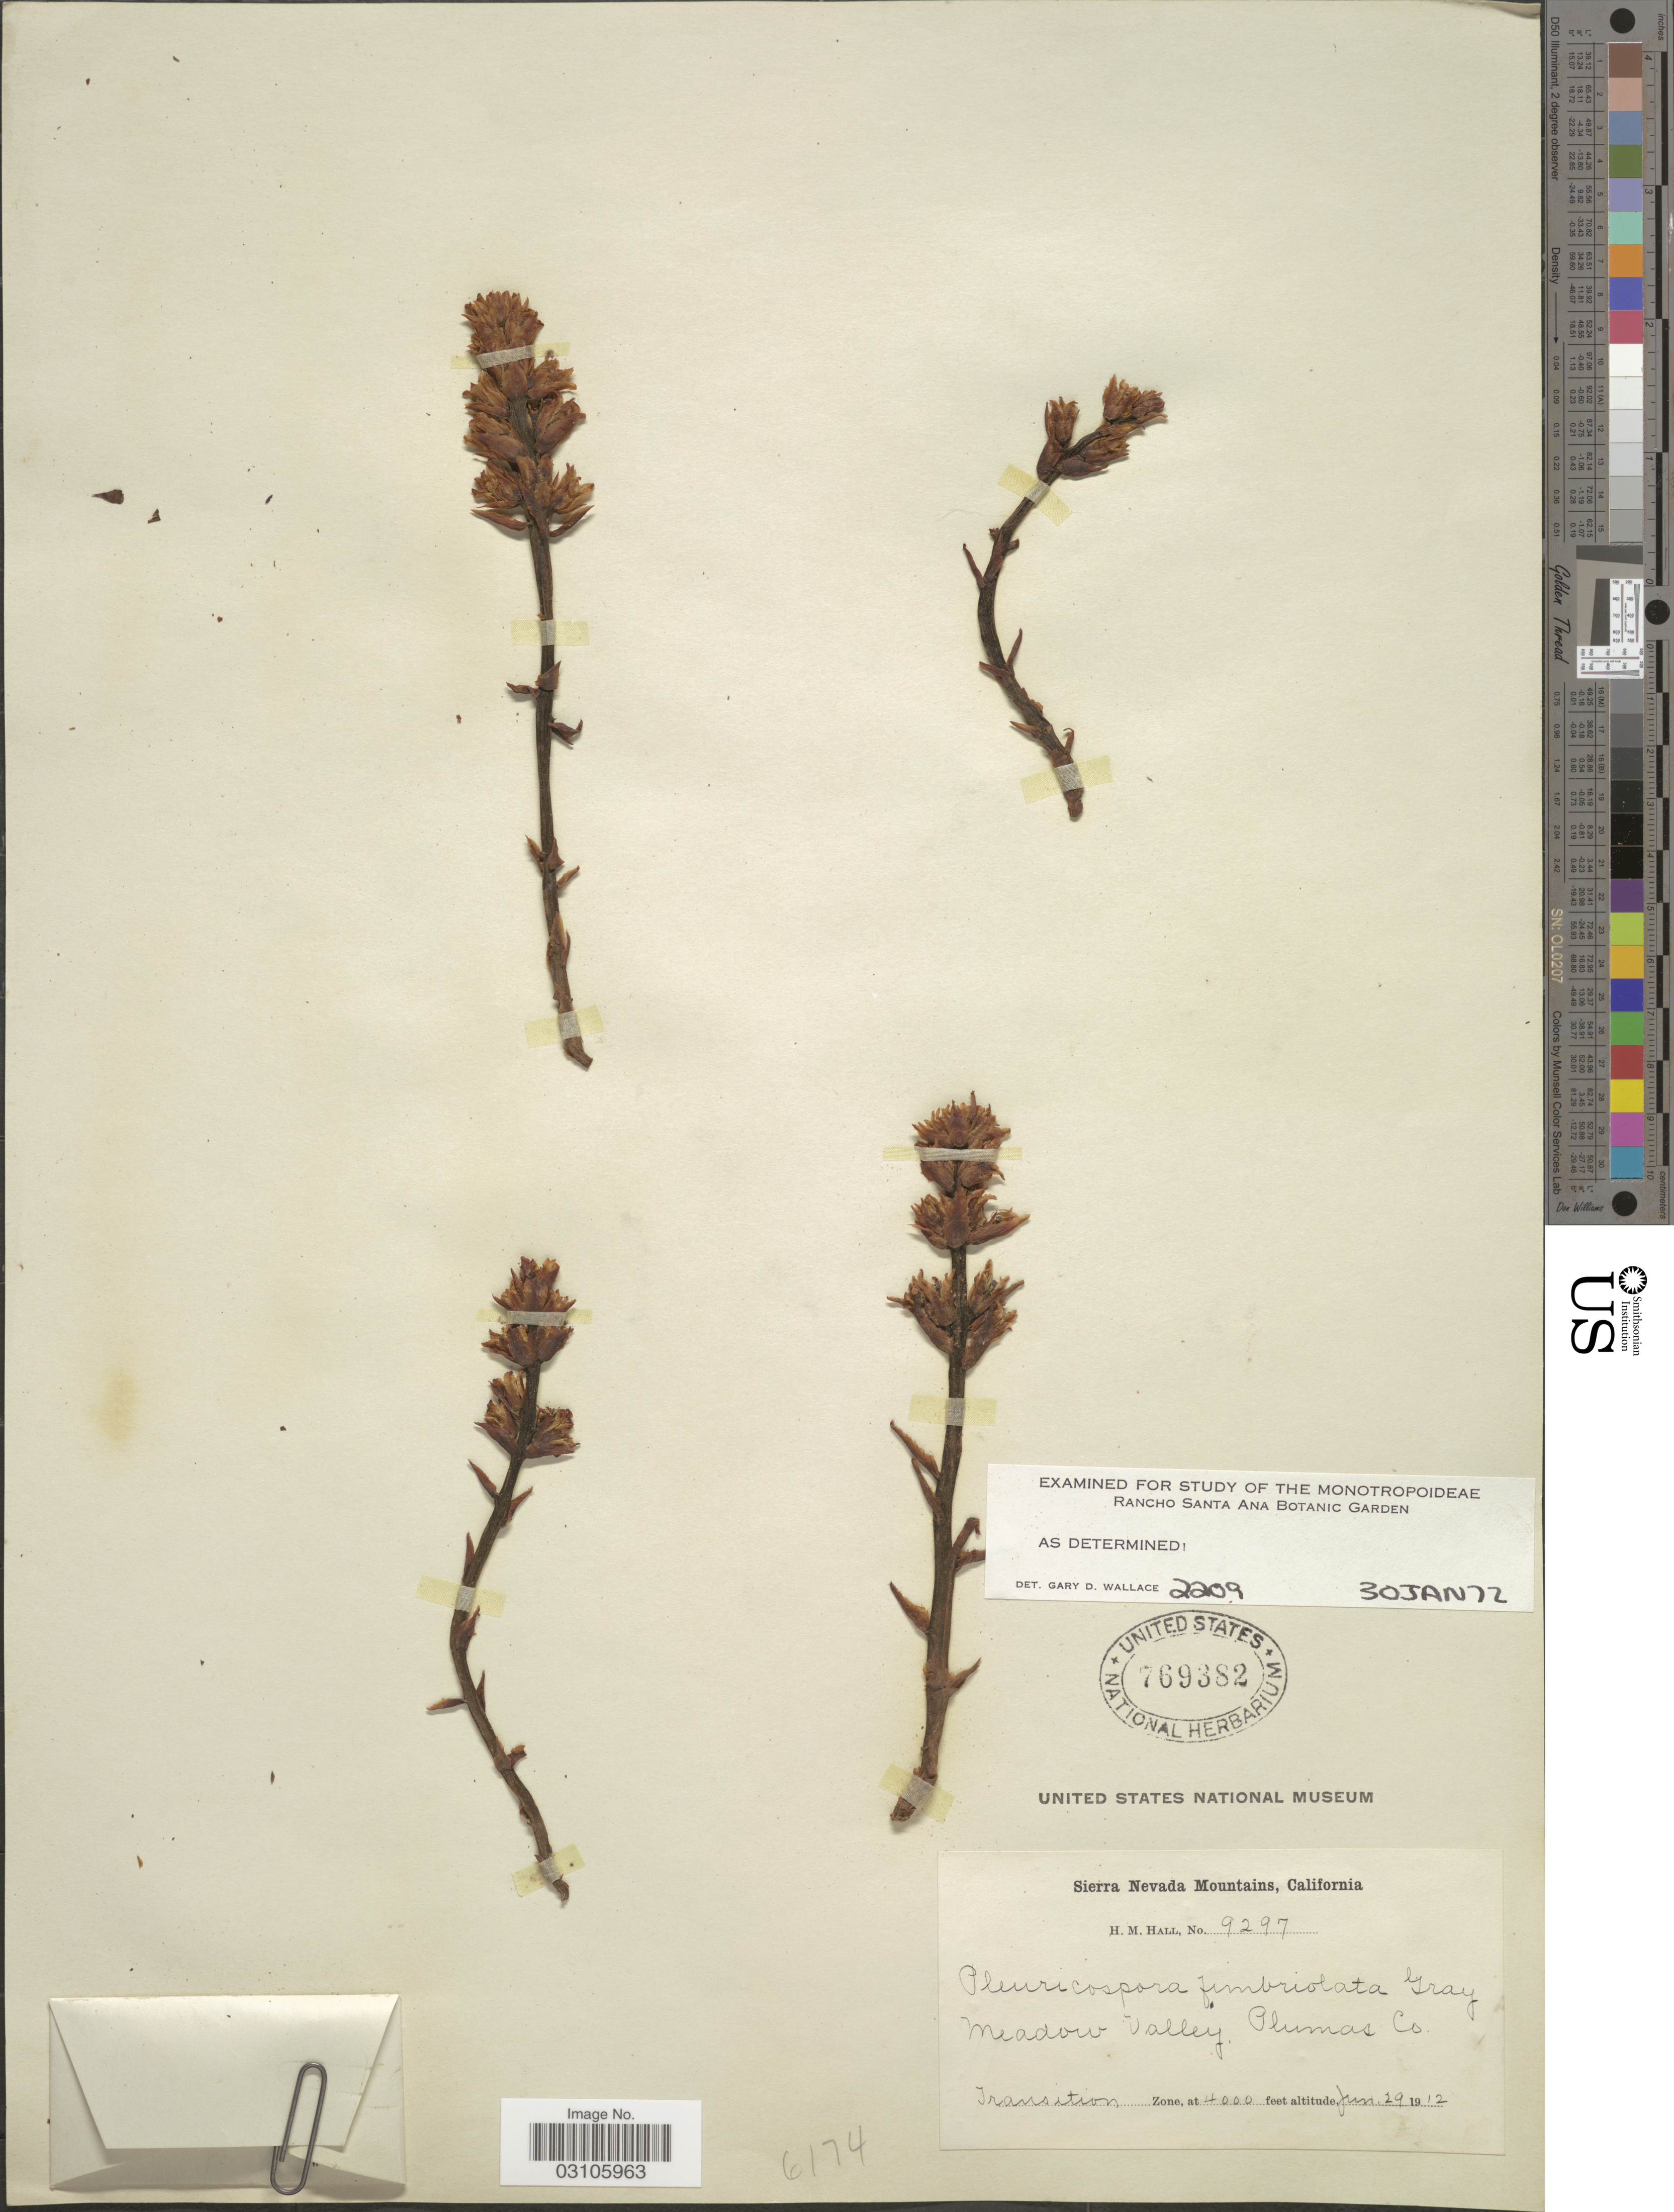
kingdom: Plantae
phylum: Tracheophyta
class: Magnoliopsida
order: Ericales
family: Ericaceae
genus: Pleuricospora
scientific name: Pleuricospora sp.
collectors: H. M. Hall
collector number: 9297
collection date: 1912-06-29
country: United States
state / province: California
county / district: Plumas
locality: Sierra Nevada Mountains. Meadow Valley. Plumas Co.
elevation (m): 1219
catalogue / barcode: US 769382